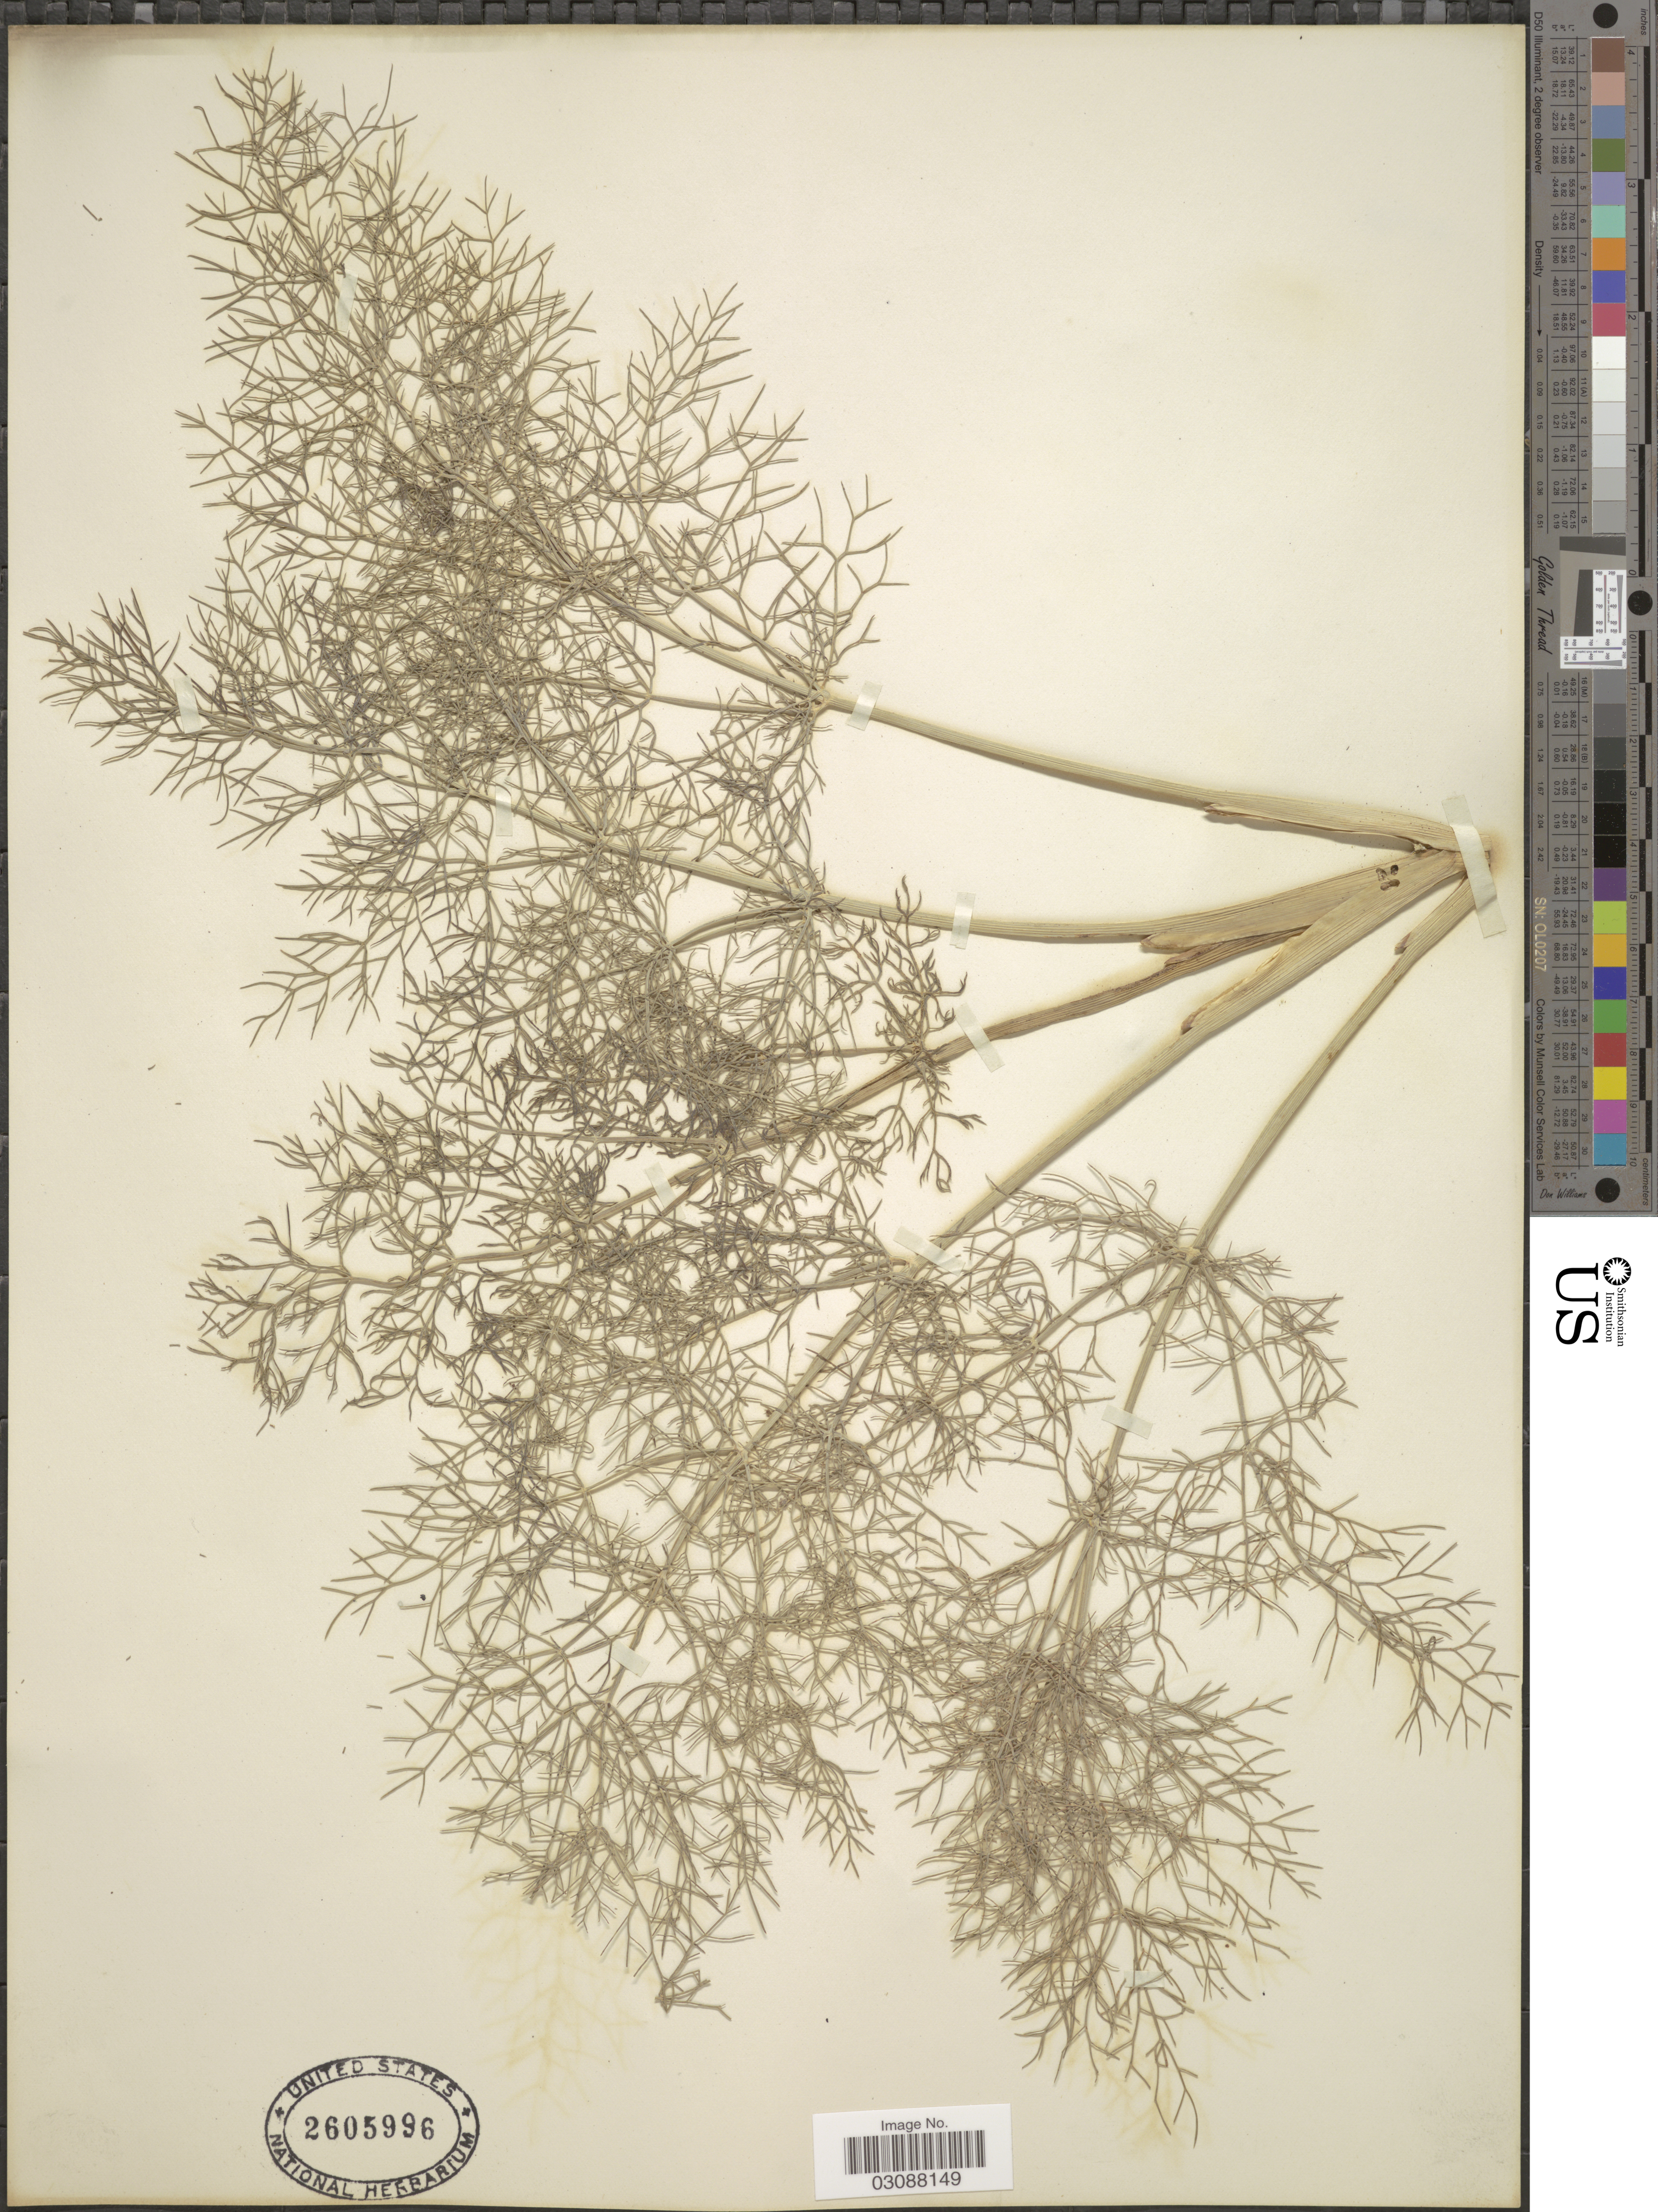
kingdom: Plantae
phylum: Tracheophyta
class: Magnoliopsida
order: Apiales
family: Apiaceae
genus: Foeniculum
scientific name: Foeniculum vulgare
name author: Mill.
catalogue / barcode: US 2605996